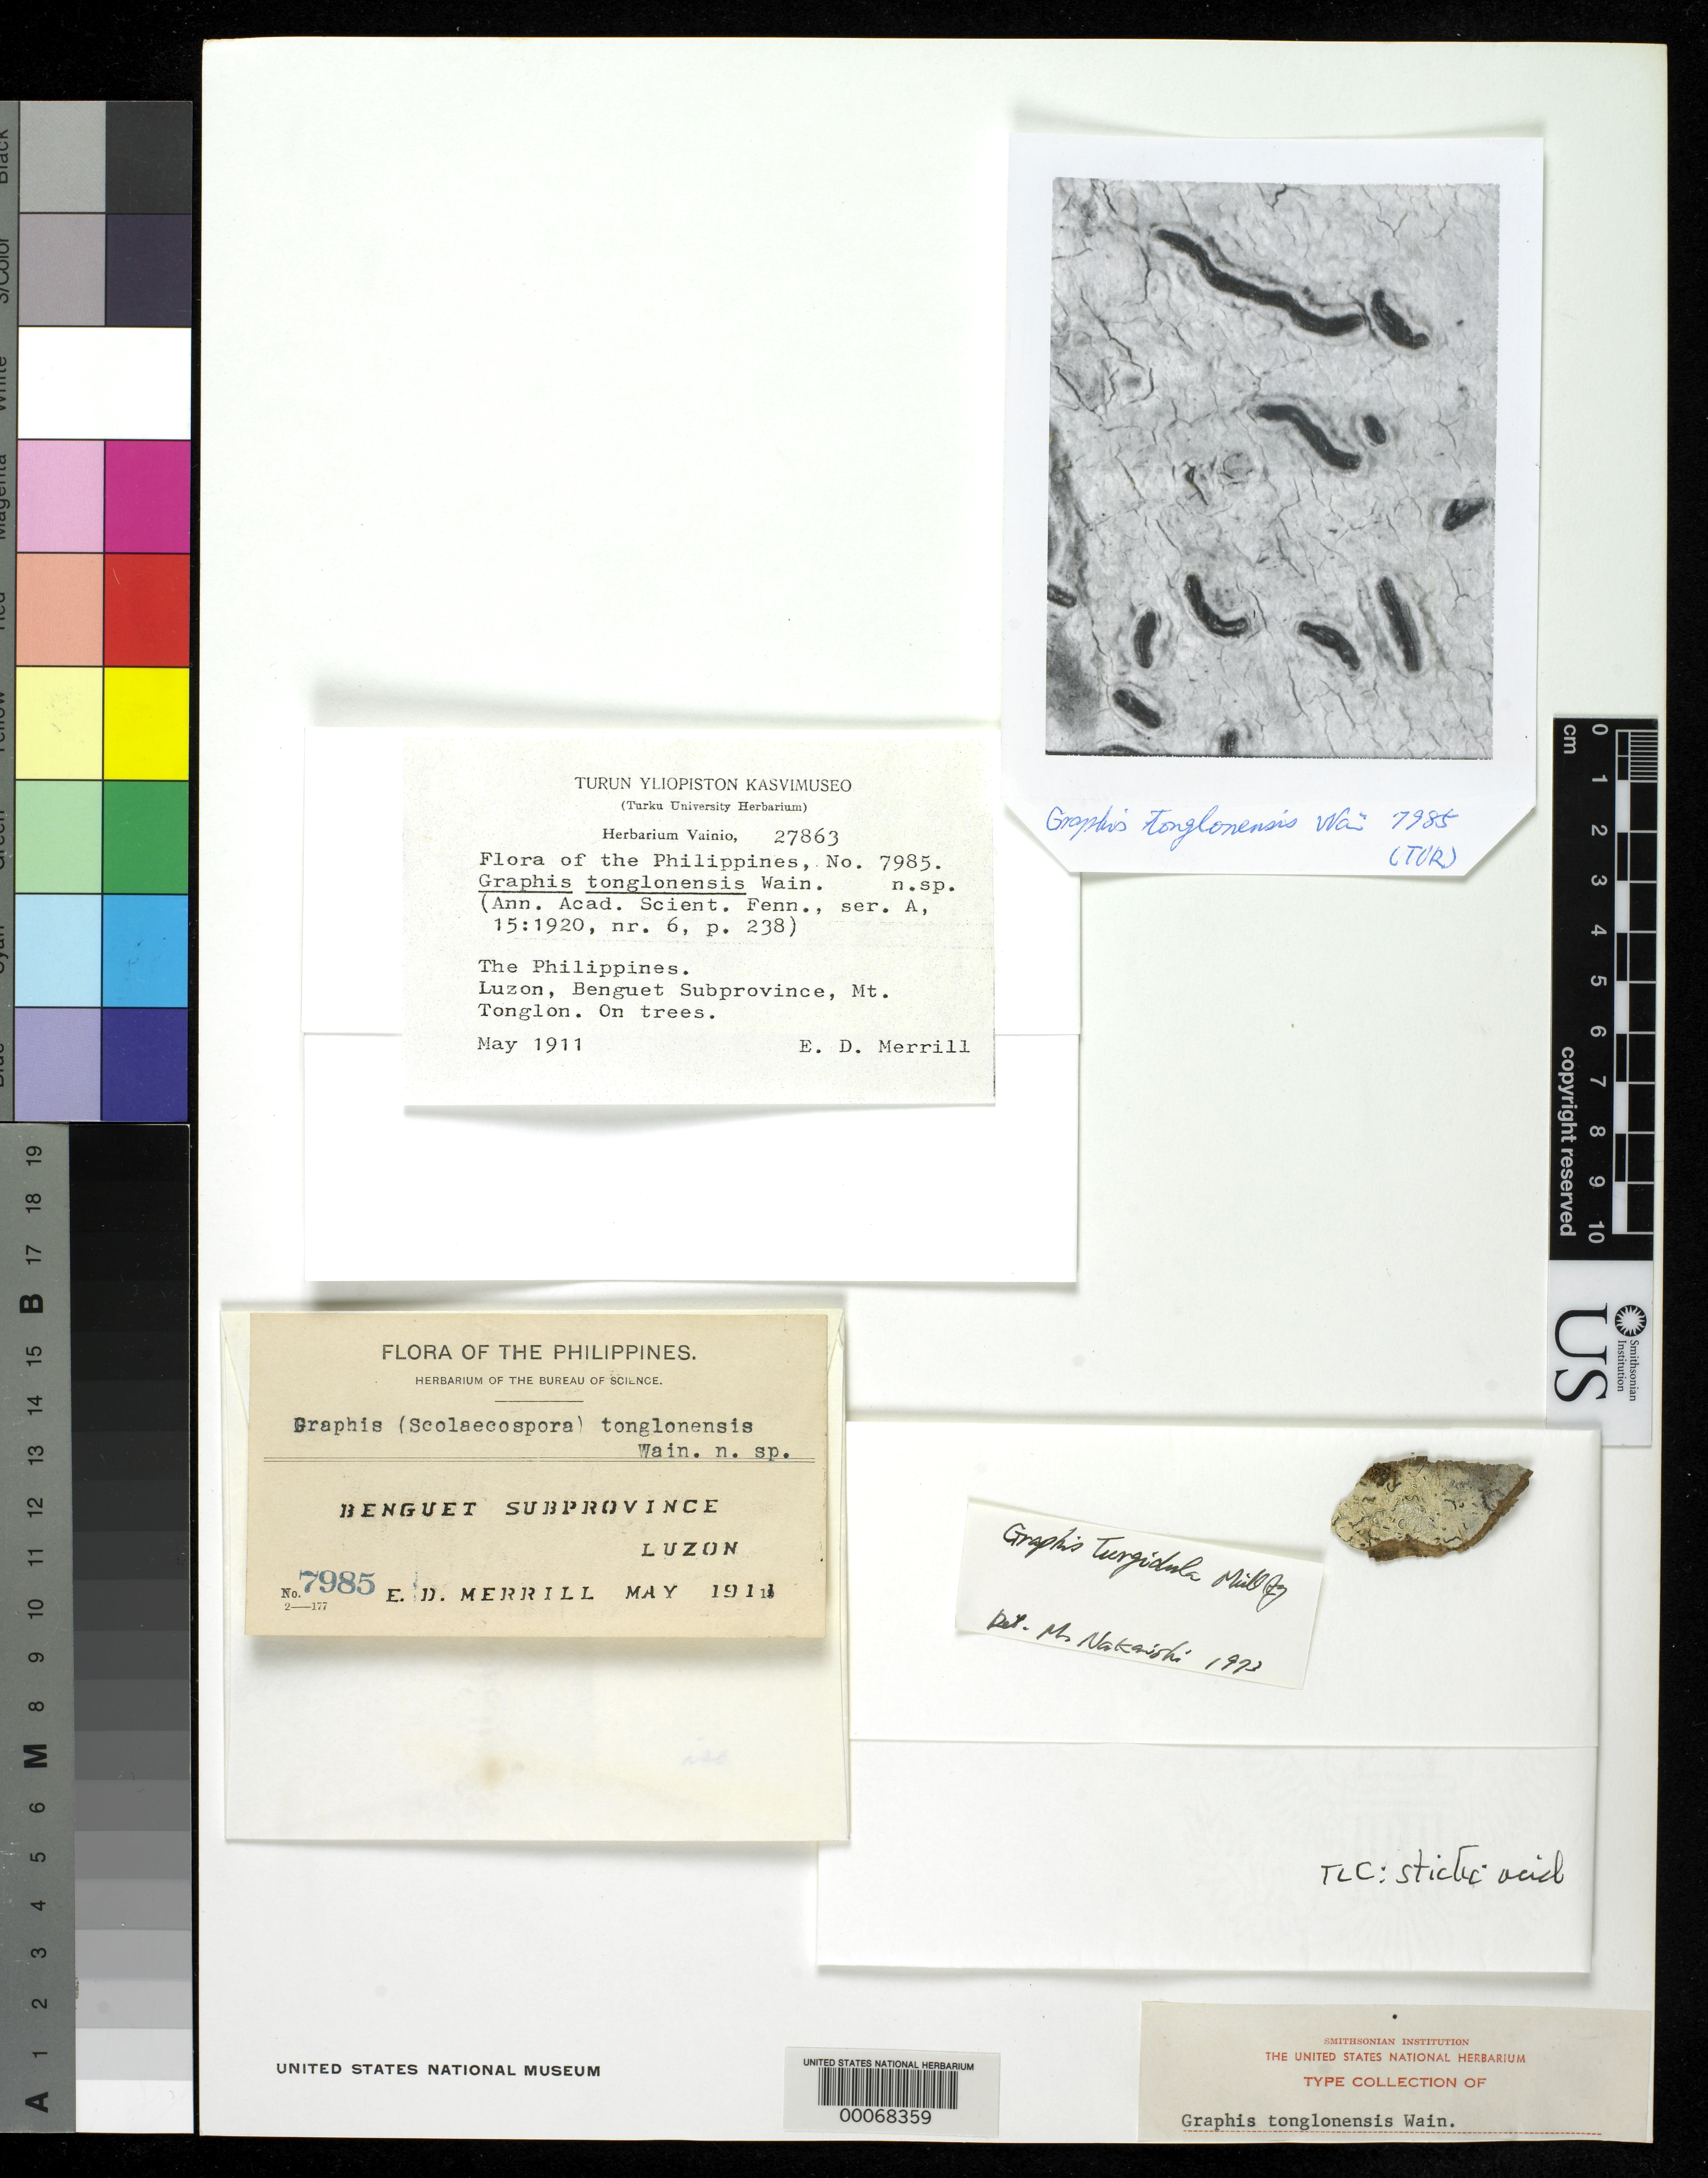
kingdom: Fungi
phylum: Ascomycota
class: Lecanoromycetes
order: Ostropales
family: Graphidaceae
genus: Graphis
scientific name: Graphis tonglonensis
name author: Vain.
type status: Isotype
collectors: E. D. Merrill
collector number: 7985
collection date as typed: May 1911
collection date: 1911-05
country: Philippines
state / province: Cordillera (Administrative Region)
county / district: Benguet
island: Luzon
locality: Mt. Tonglon.